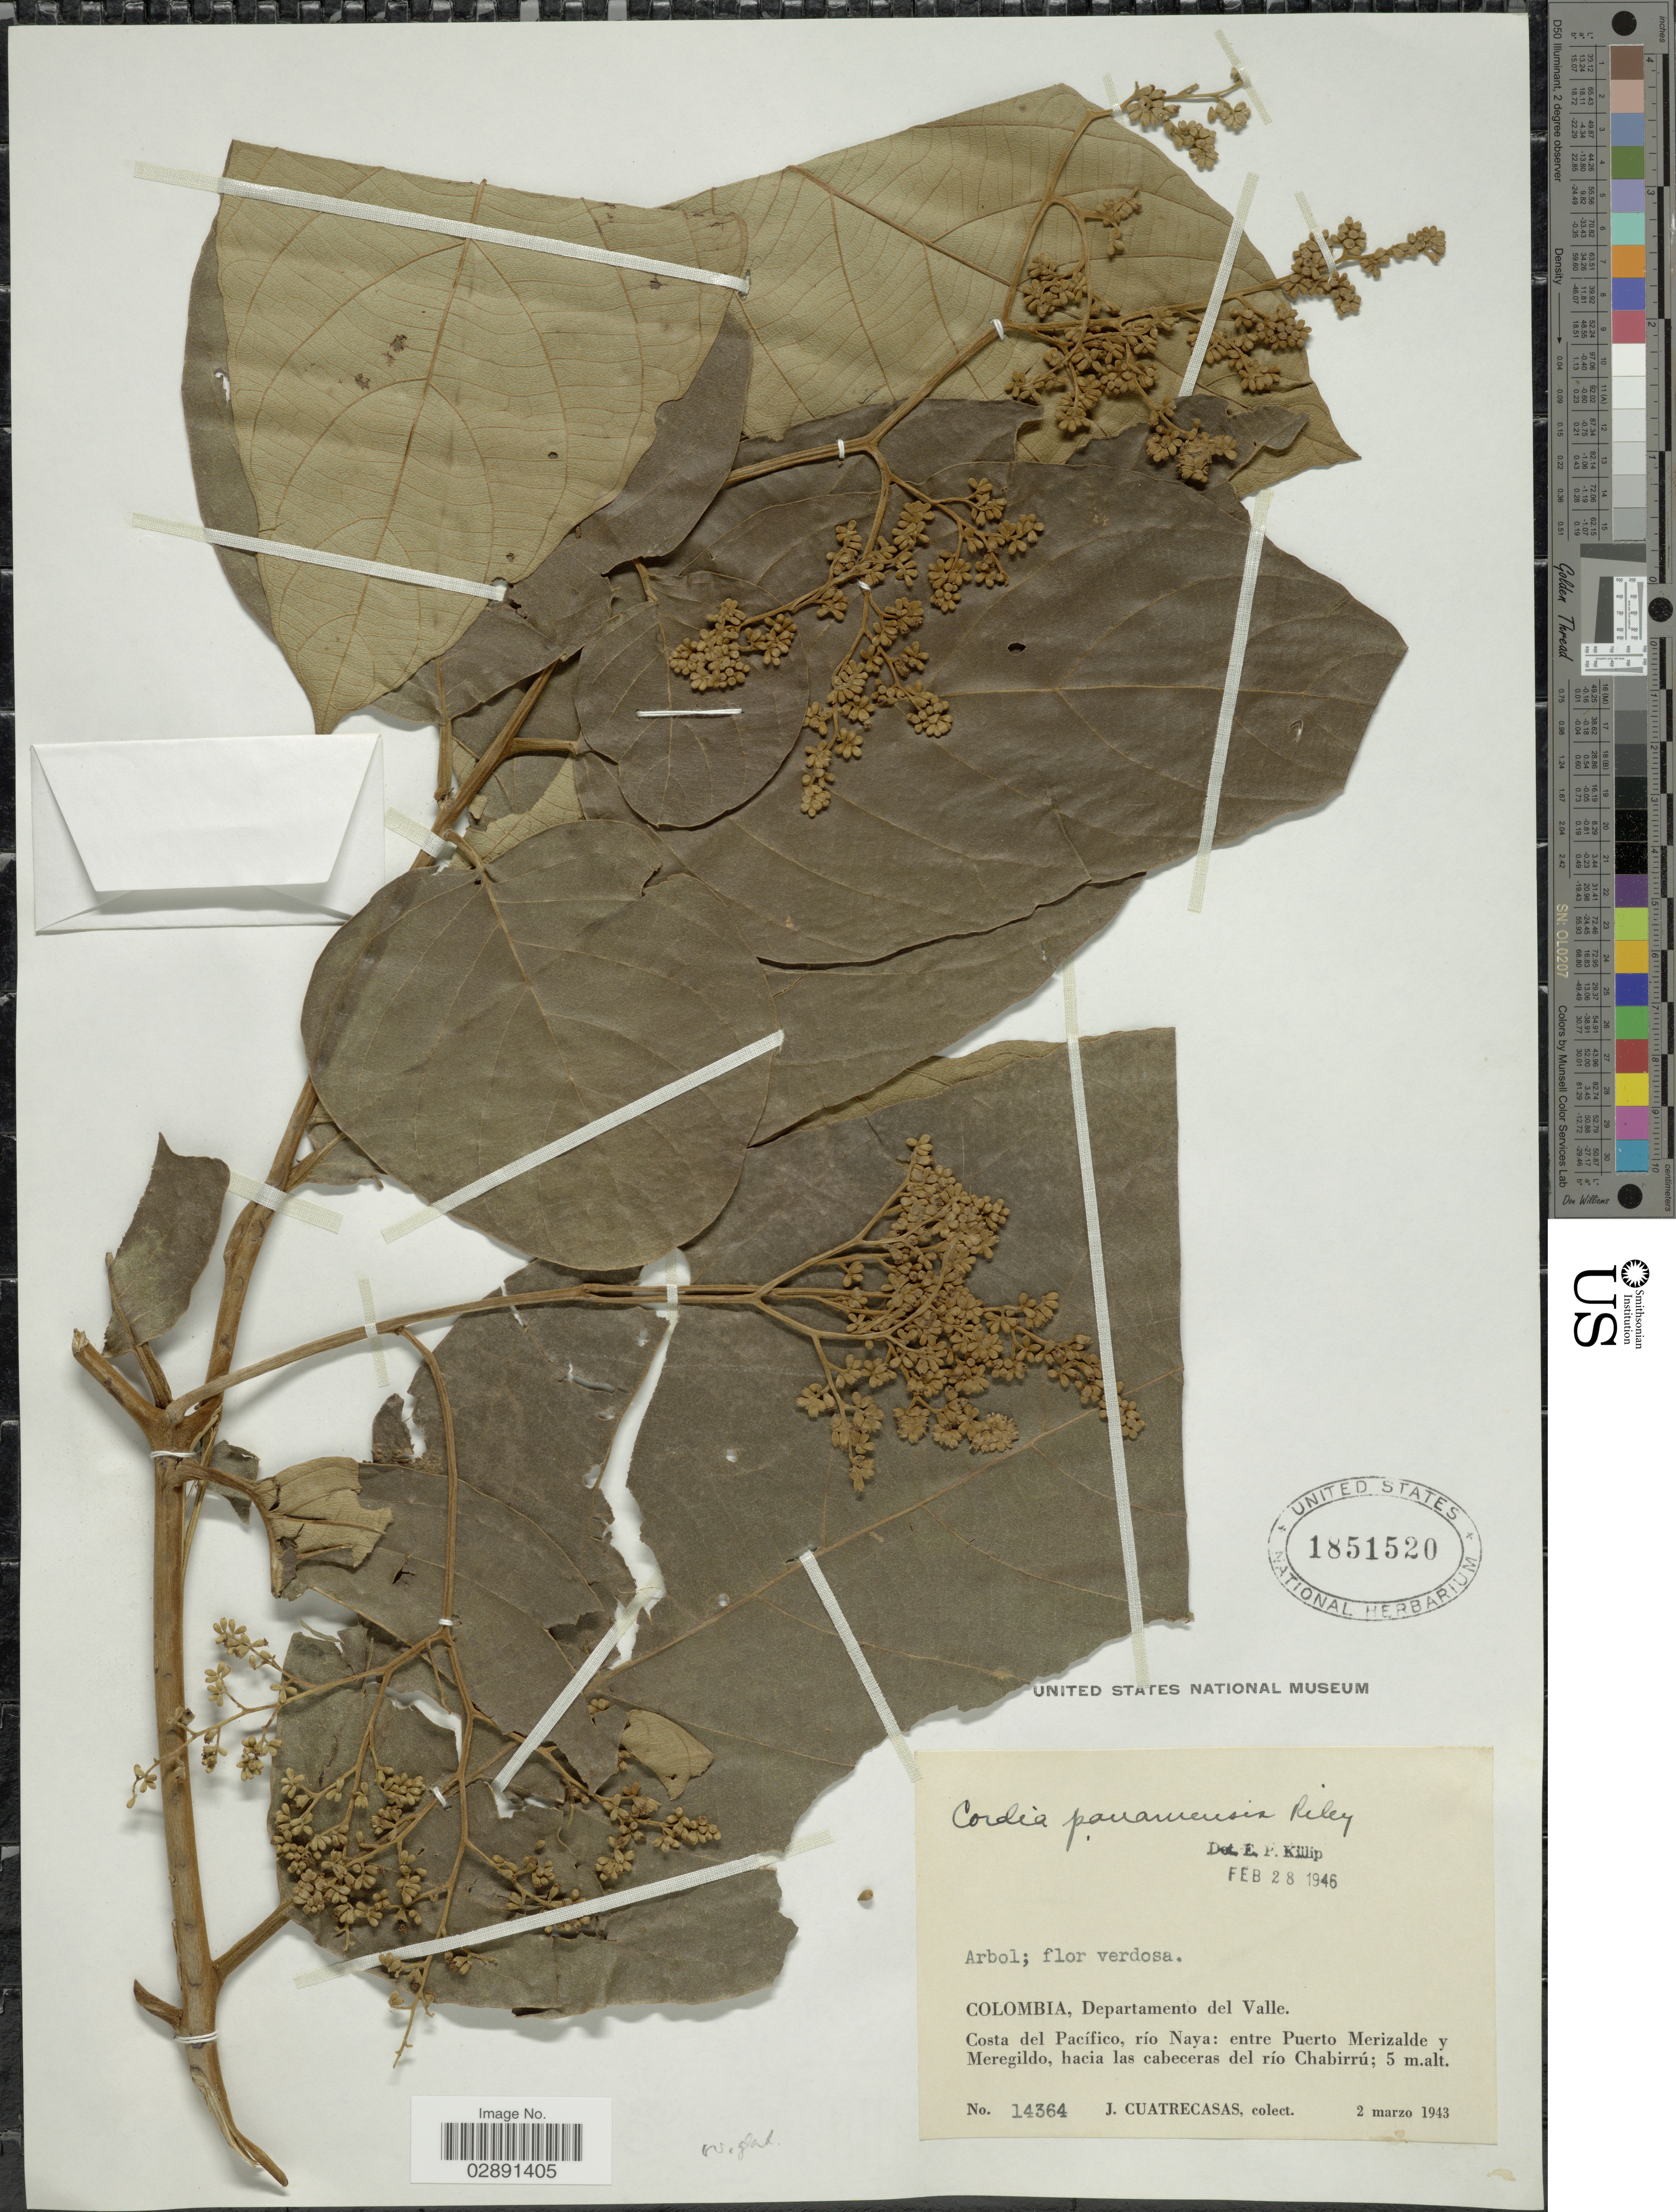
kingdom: Plantae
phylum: Tracheophyta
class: Magnoliopsida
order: Boraginales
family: Cordiaceae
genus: Cordia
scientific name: Cordia panamensis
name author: L. Riley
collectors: J. Cuatrecasas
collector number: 14364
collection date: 1943-03-02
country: Colombia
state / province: Valle del Cauca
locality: Departamento del Valle. Costa del Pacífico, río Naya: entre Puerto Merizalde y Meregildo, hacia las cabeceras del río Chabirrú.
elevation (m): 5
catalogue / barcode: US 1851520